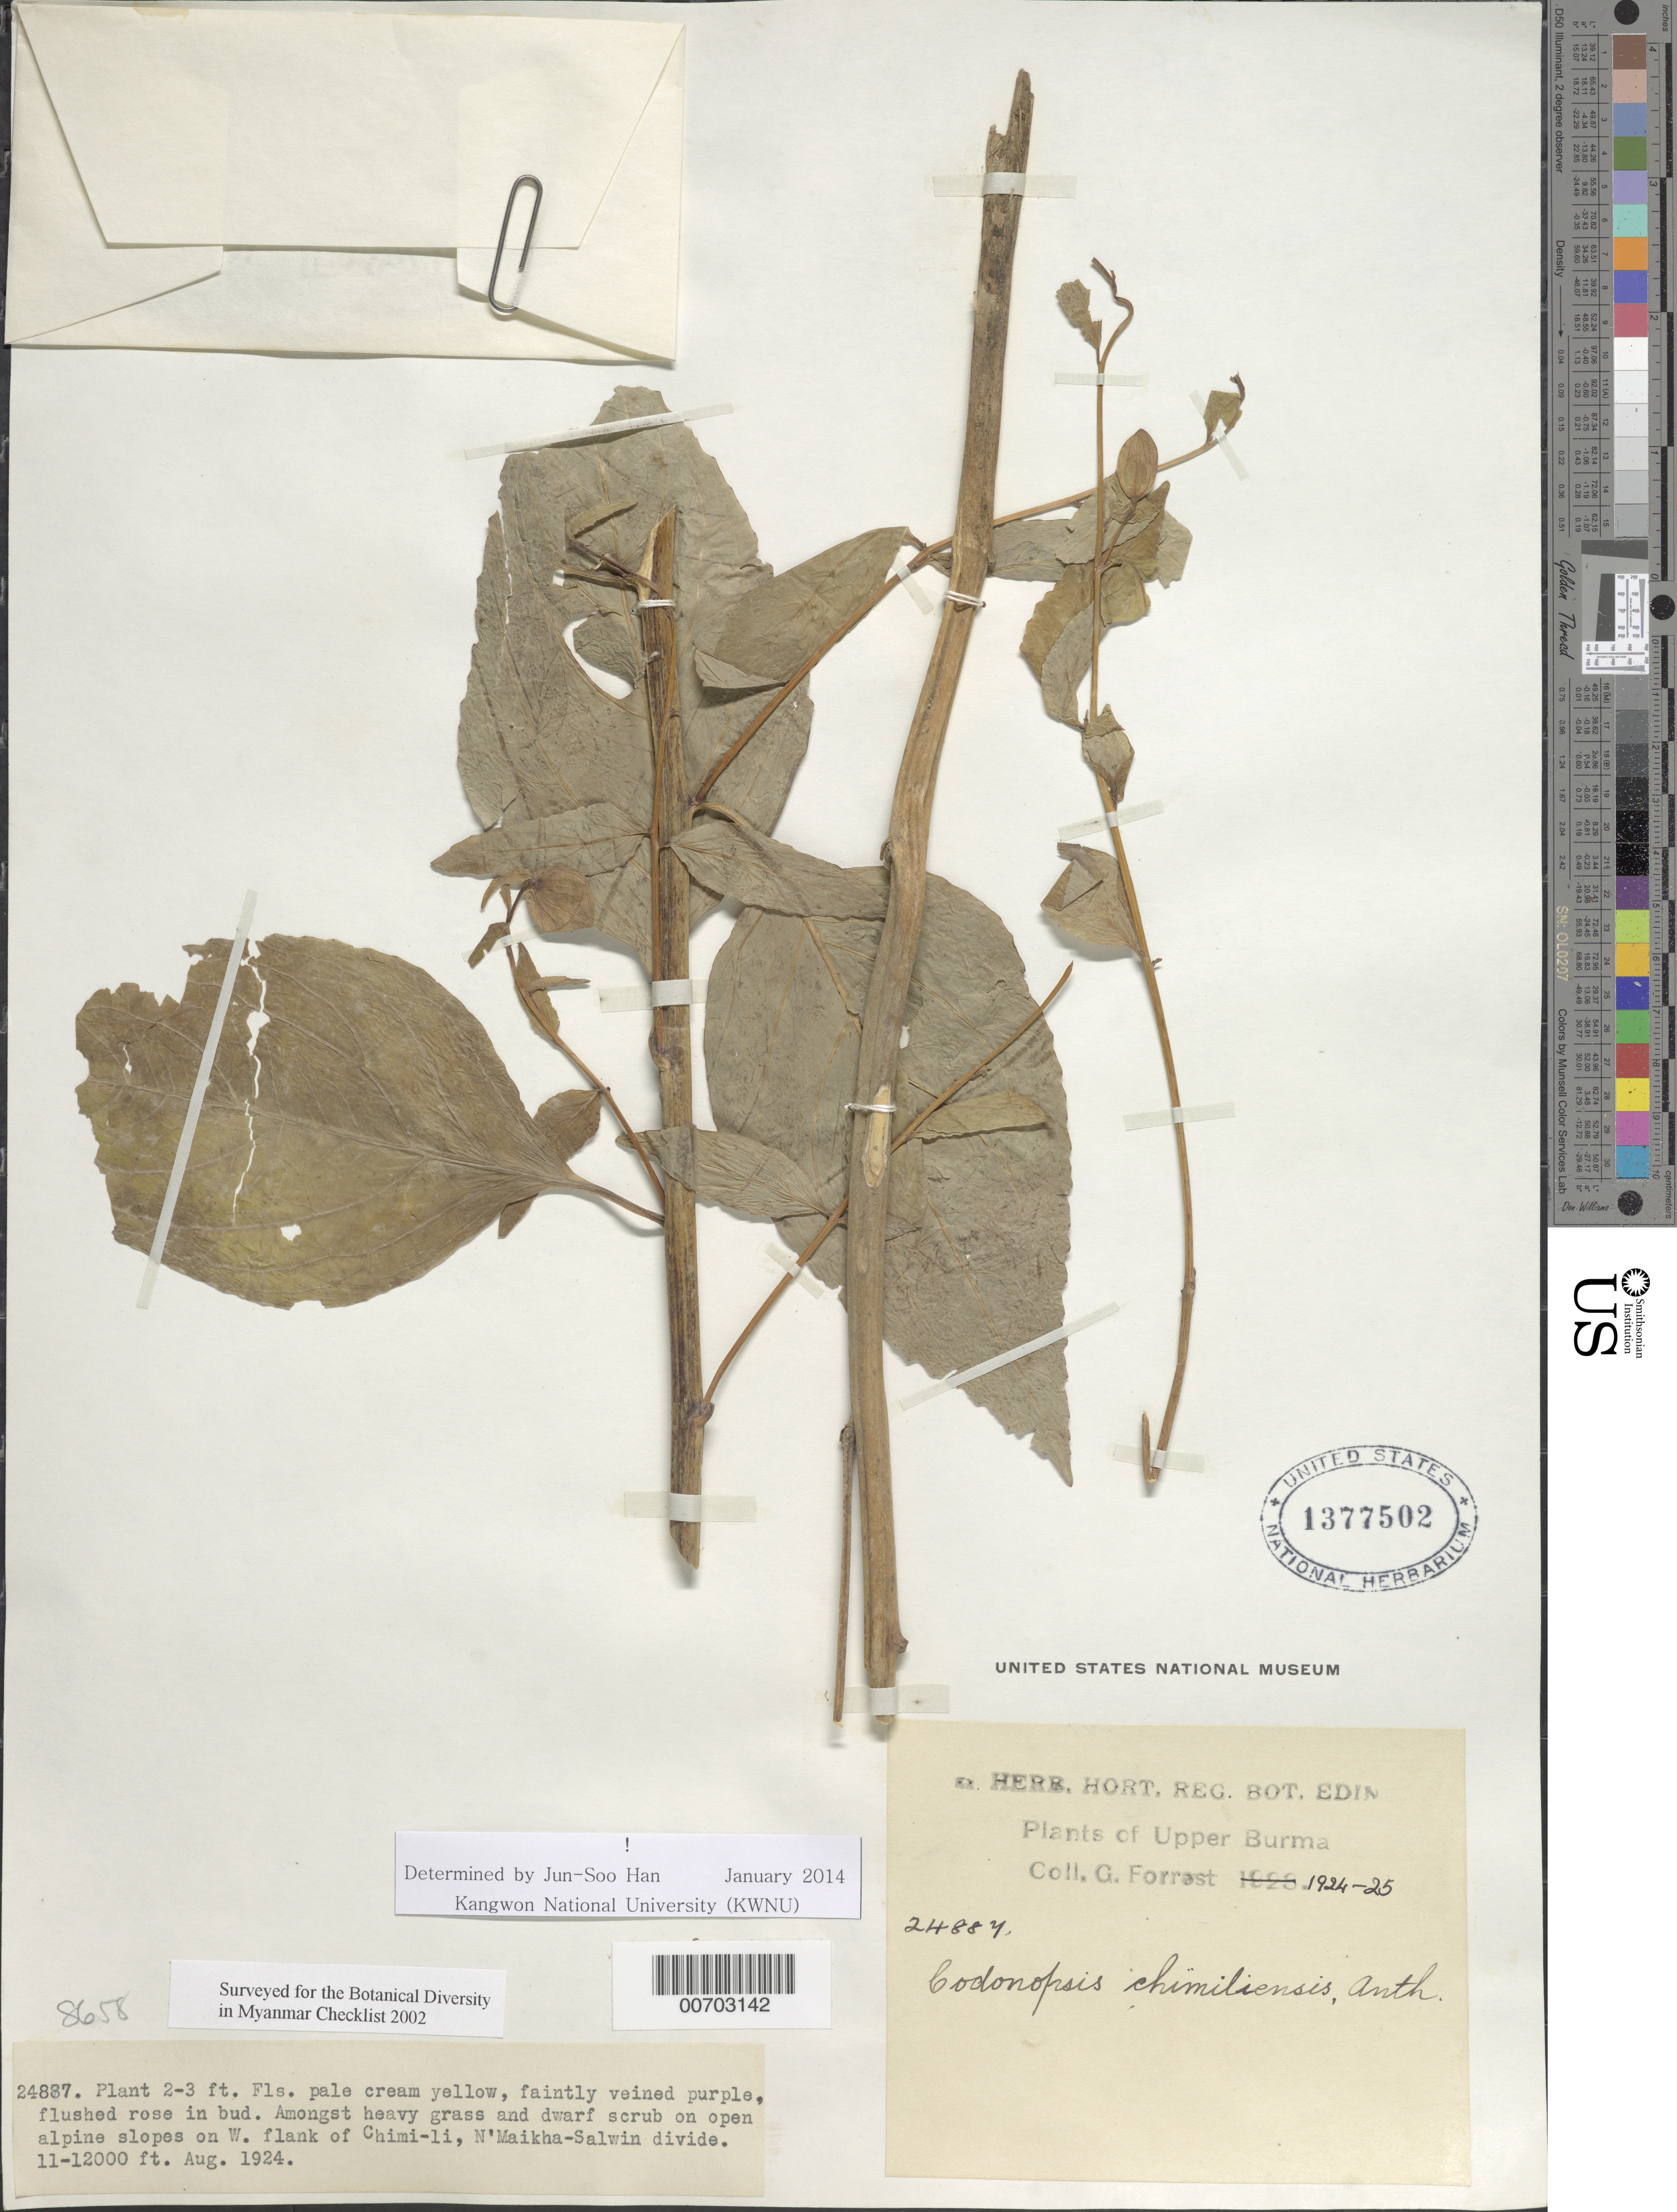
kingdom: Plantae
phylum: Tracheophyta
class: Magnoliopsida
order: Asterales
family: Campanulaceae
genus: Codonopsis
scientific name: Codonopsis chimiliensis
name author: J. Anthony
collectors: G. Forrest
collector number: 24887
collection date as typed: Aug 1924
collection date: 1924-08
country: Myanmar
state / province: Kachin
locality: N'Maikha-Salwin Divide, Chimi-li, W flank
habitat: Among heavy grass and dwarf scrub on open alpine slopes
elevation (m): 3353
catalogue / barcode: US 1377502